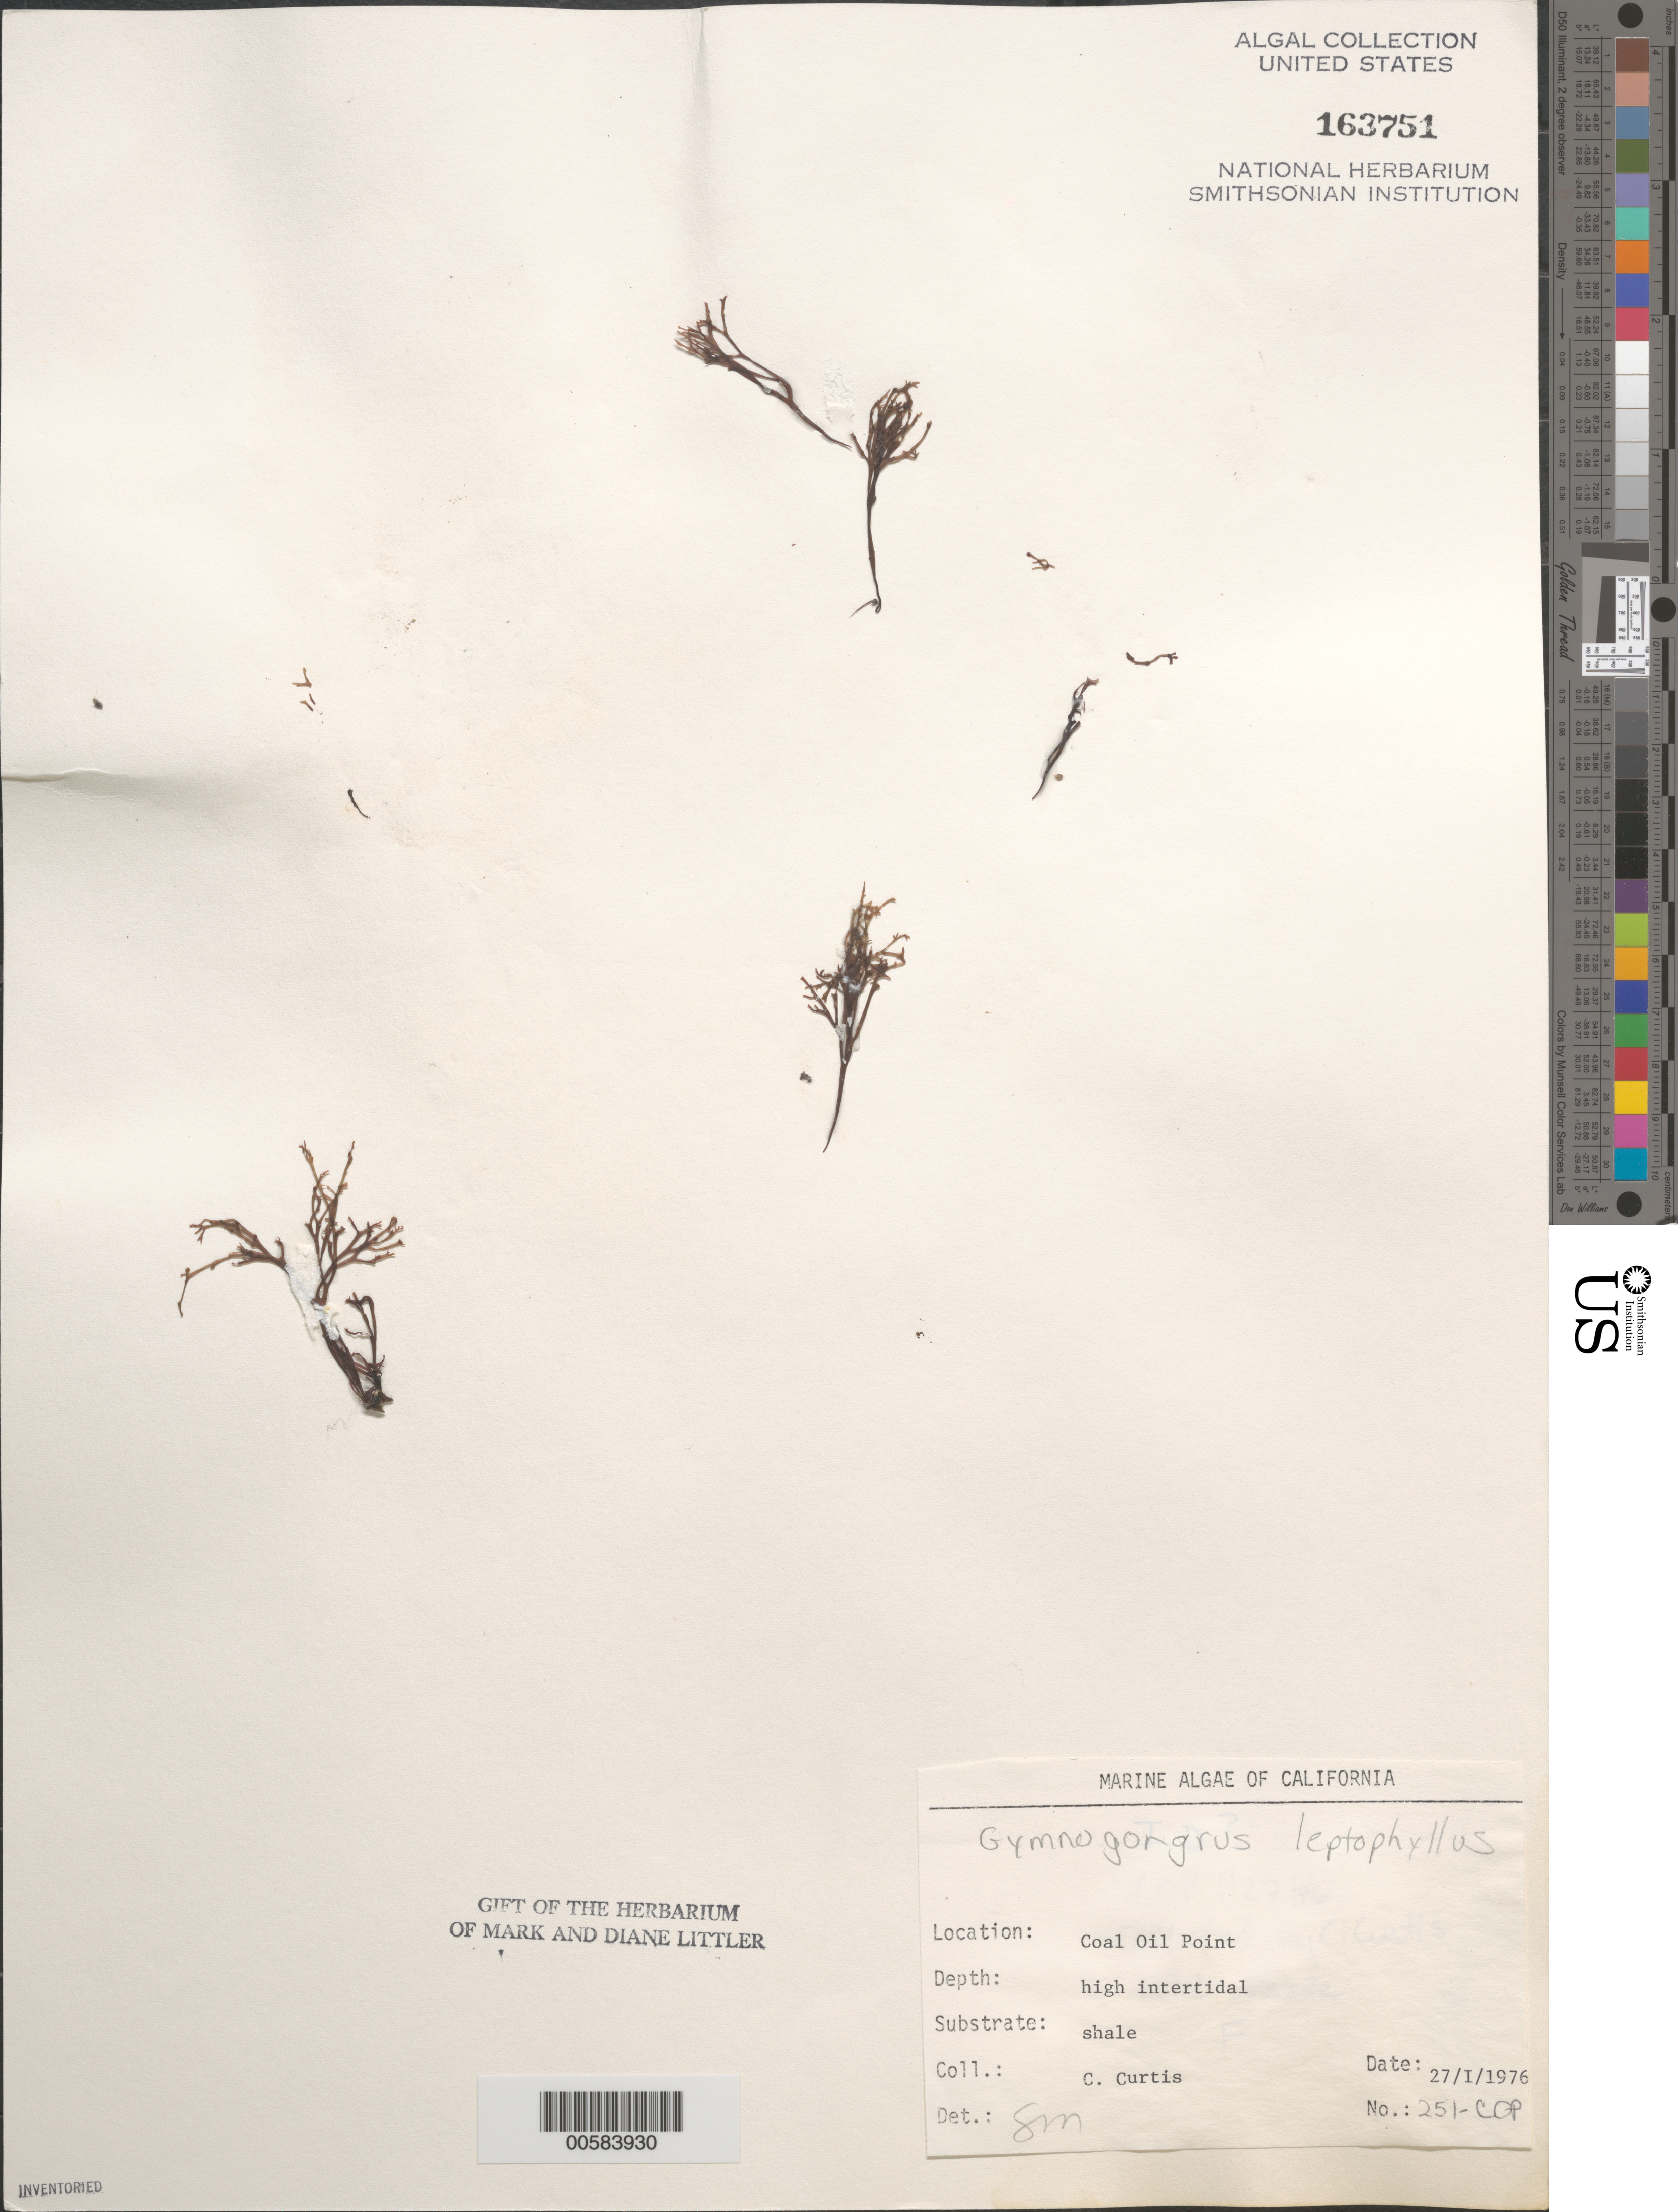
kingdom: Plantae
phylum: Rhodophyta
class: Florideophyceae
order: Gigartinales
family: Phyllophoraceae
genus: Besa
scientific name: Besa leptophylla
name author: (J. Agardh) M.S.Calderon & K.A. Miller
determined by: Algae name updating Project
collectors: C. Curtis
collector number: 251-cop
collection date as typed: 27 Jan 1976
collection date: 1976-01-27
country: United States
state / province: California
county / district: Santa Barbara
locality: Coal Oil Point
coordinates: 34 24'27"N, 119 52'40"W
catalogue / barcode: US 163751